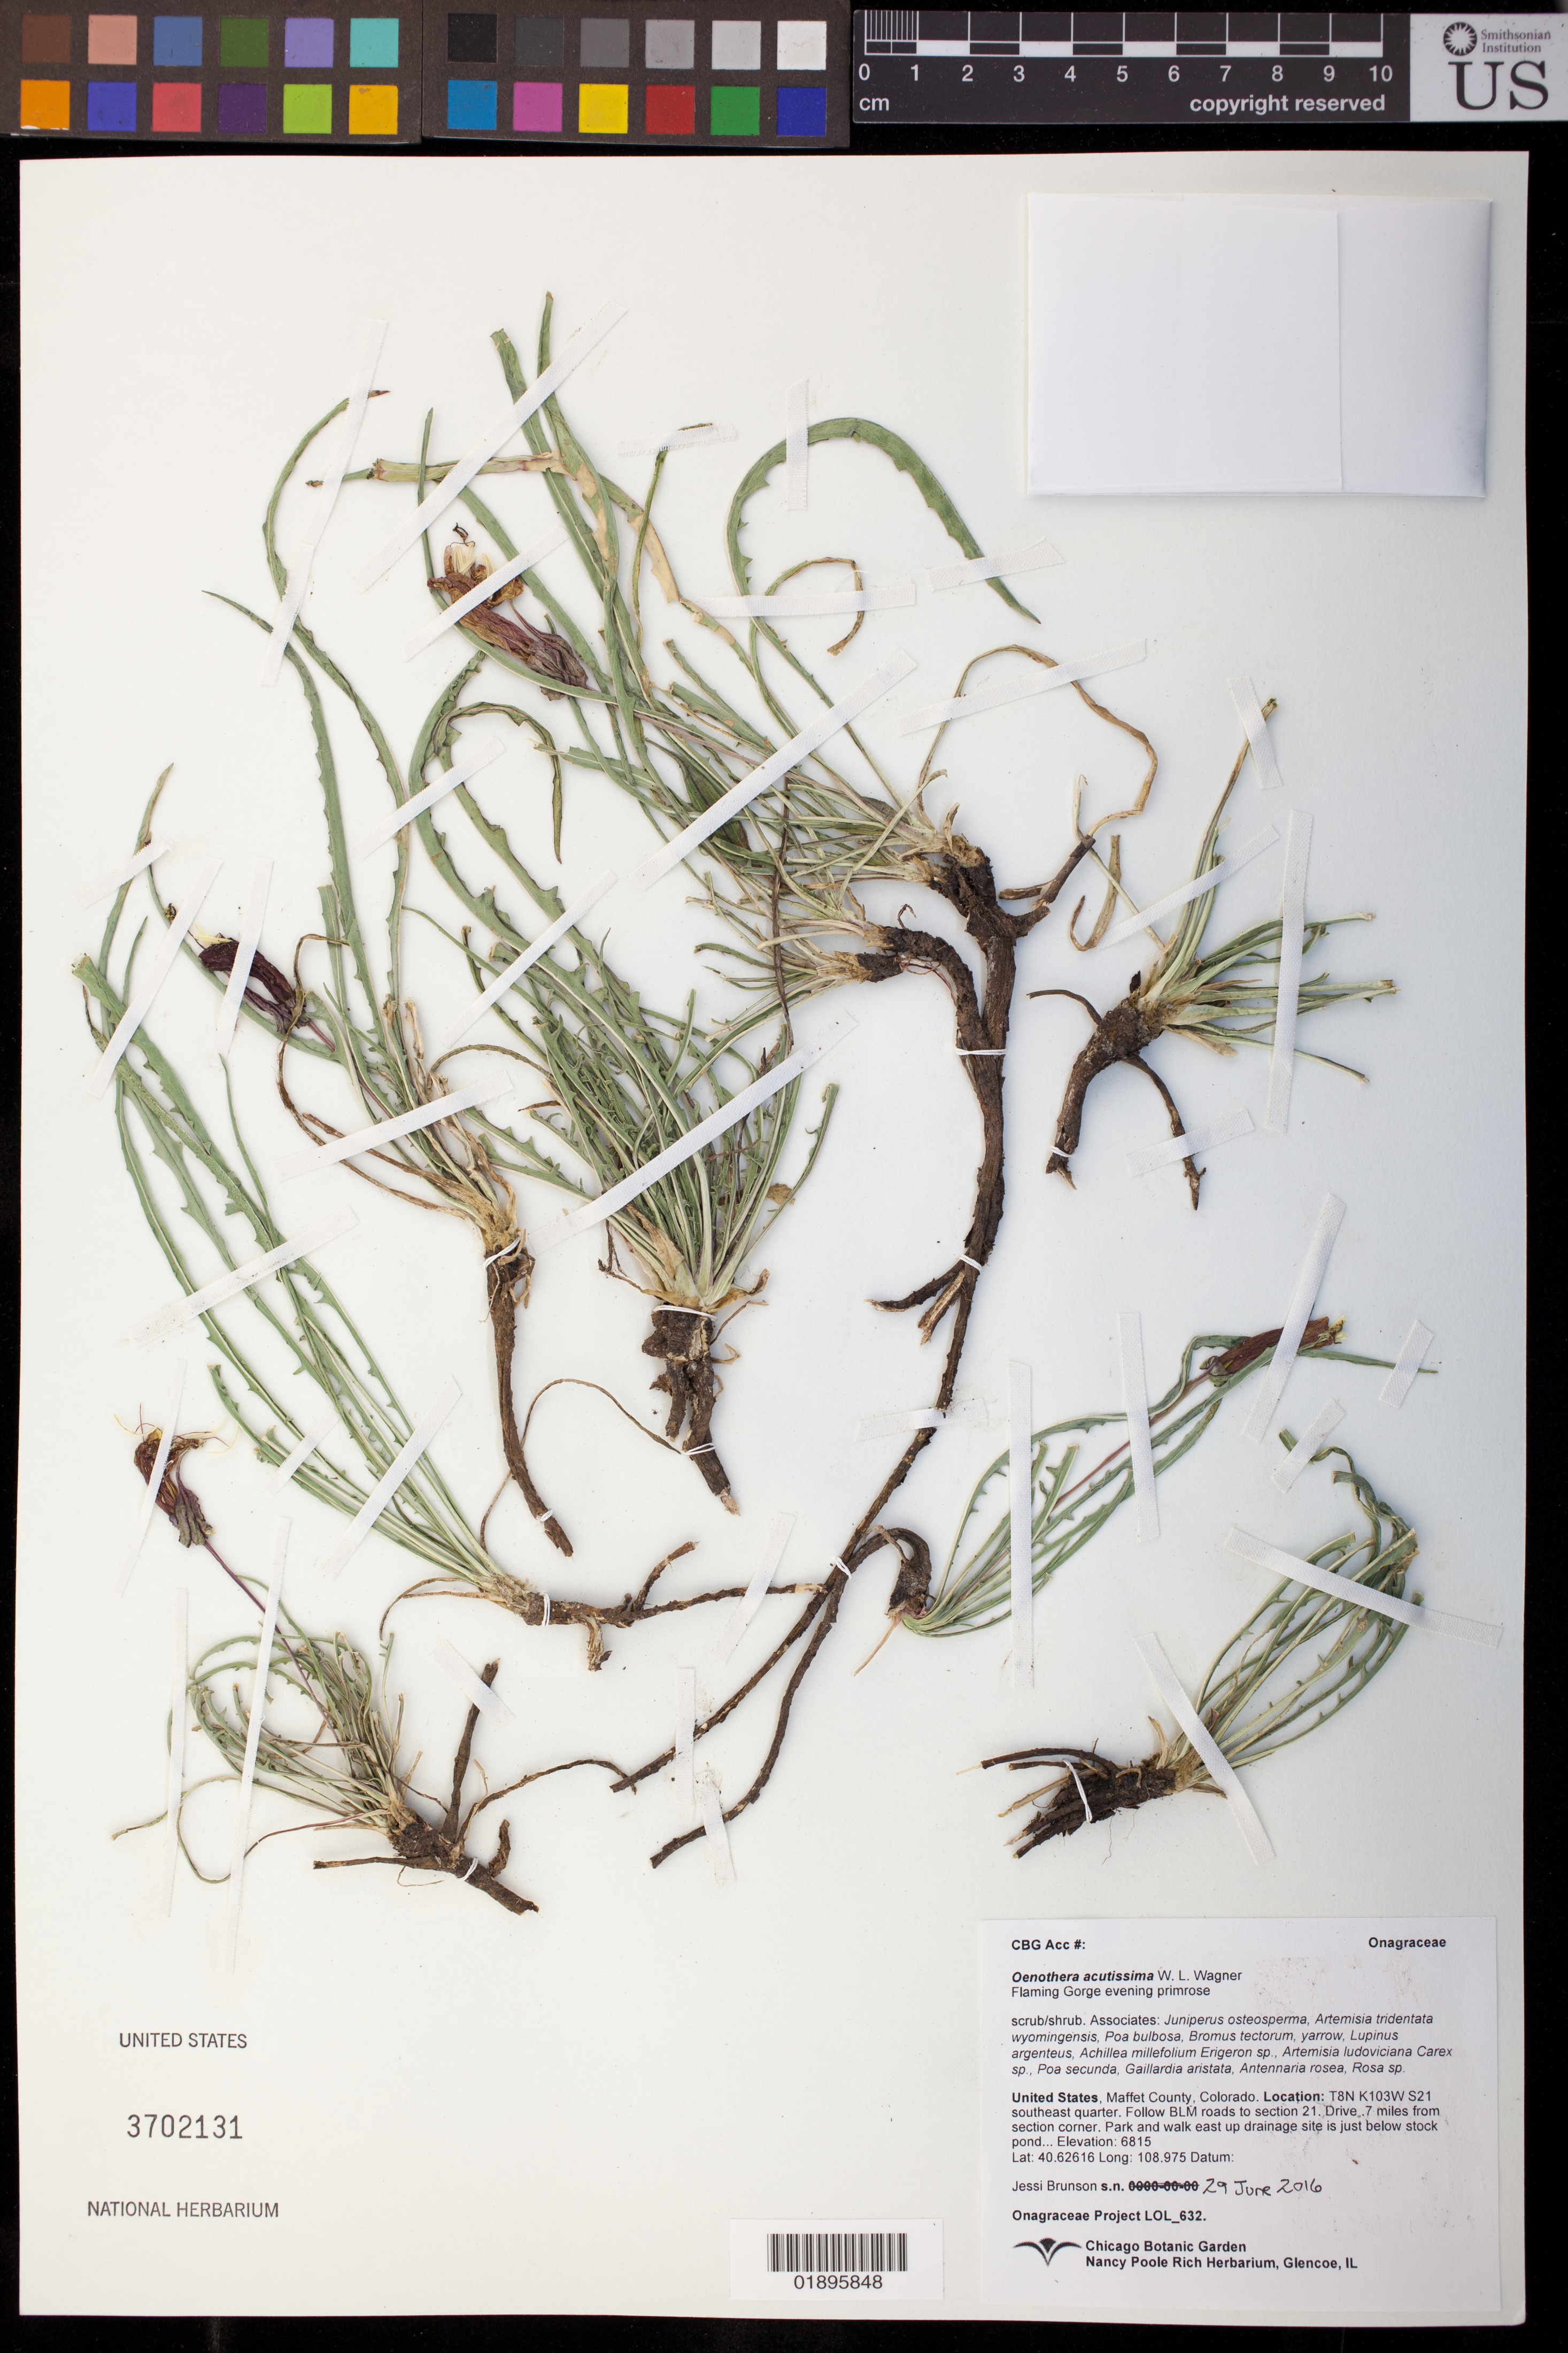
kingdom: Plantae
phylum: Tracheophyta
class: Magnoliopsida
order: Myrtales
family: Onagraceae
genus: Oenothera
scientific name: Oenothera acutissima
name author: W.L. Wagner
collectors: J. Brunson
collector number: LOL 632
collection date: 2016-06-29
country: United States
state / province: Colorado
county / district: Maffet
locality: T8N K103W S21 southeast quarter. Follow BLM roads to section 21. Drive .7 miles from section corner. Park and walk east up drainage site is just below stock pond.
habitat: scrub/shrub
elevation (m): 6815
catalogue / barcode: US 3702131